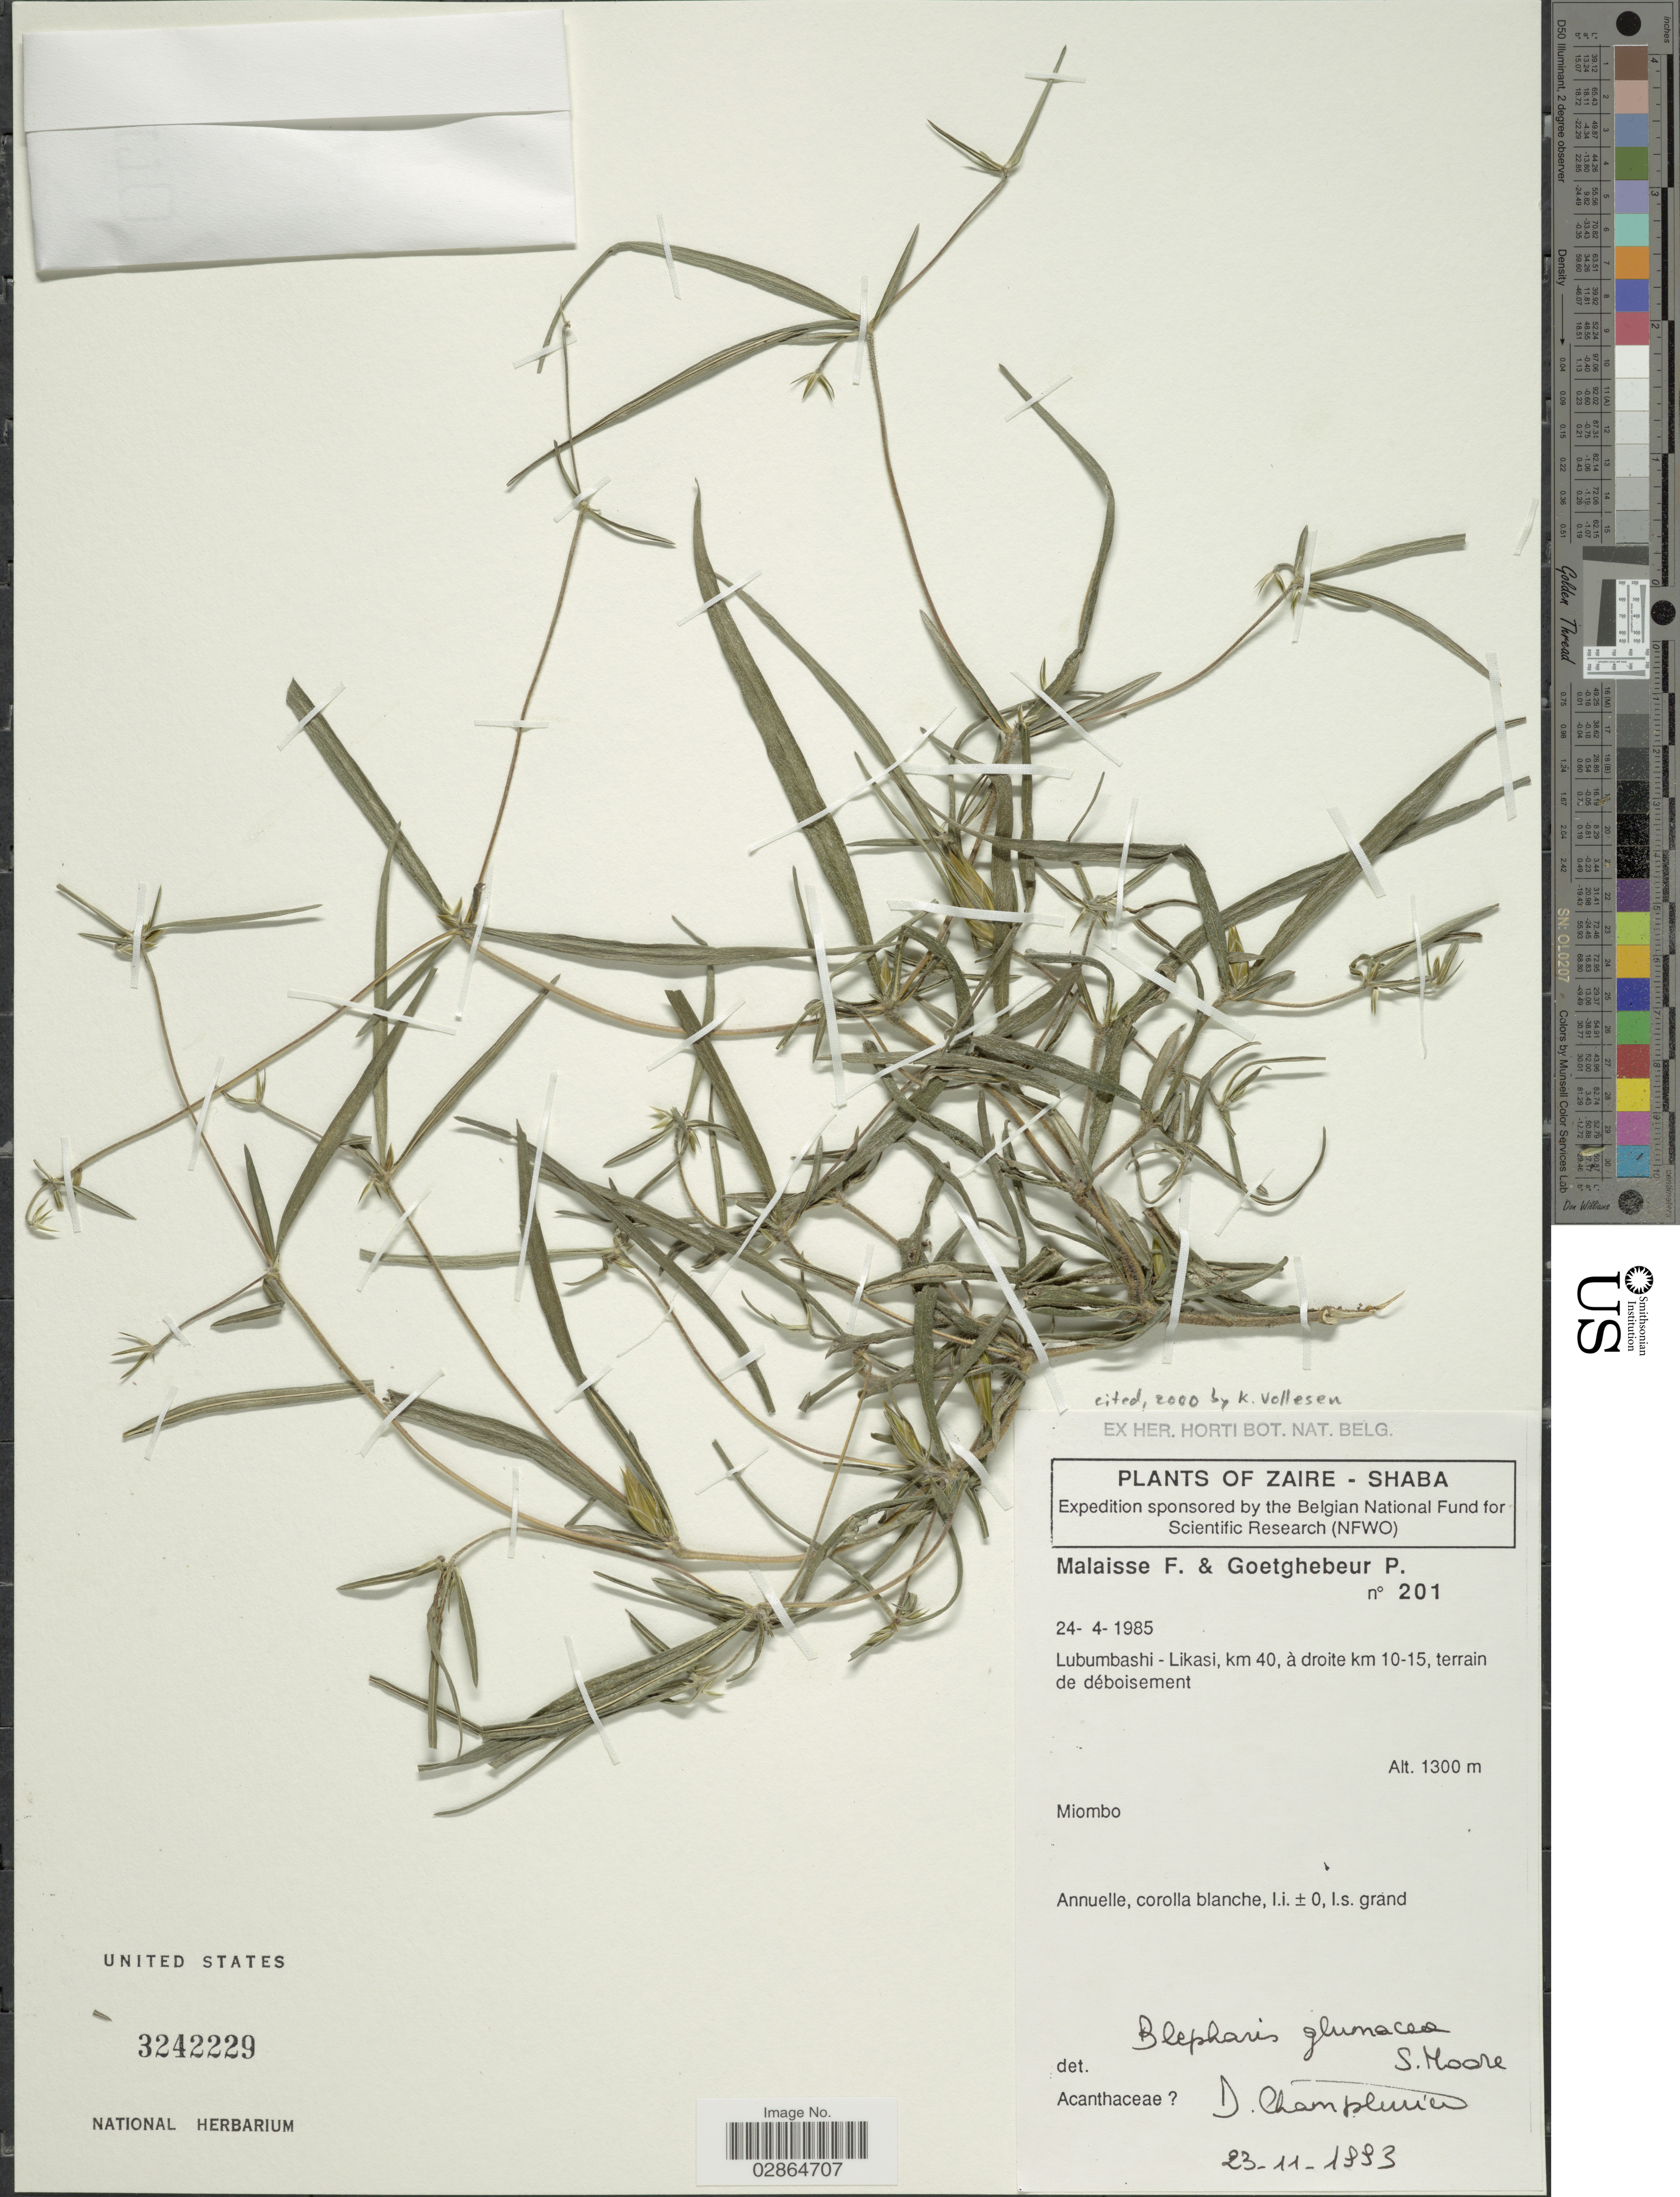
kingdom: Plantae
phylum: Tracheophyta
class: Magnoliopsida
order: Lamiales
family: Acanthaceae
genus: Blepharis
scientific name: Blepharis glumacea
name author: S. Moore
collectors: F. Malaisse & P. Goetghebeur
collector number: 201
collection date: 1985-04-24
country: Angola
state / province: Zaire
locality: Zaire - Shaba, Lubumbashi - Likasi, km 40, à droite km 10-15. Miombo.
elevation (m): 1300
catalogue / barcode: US 3242229